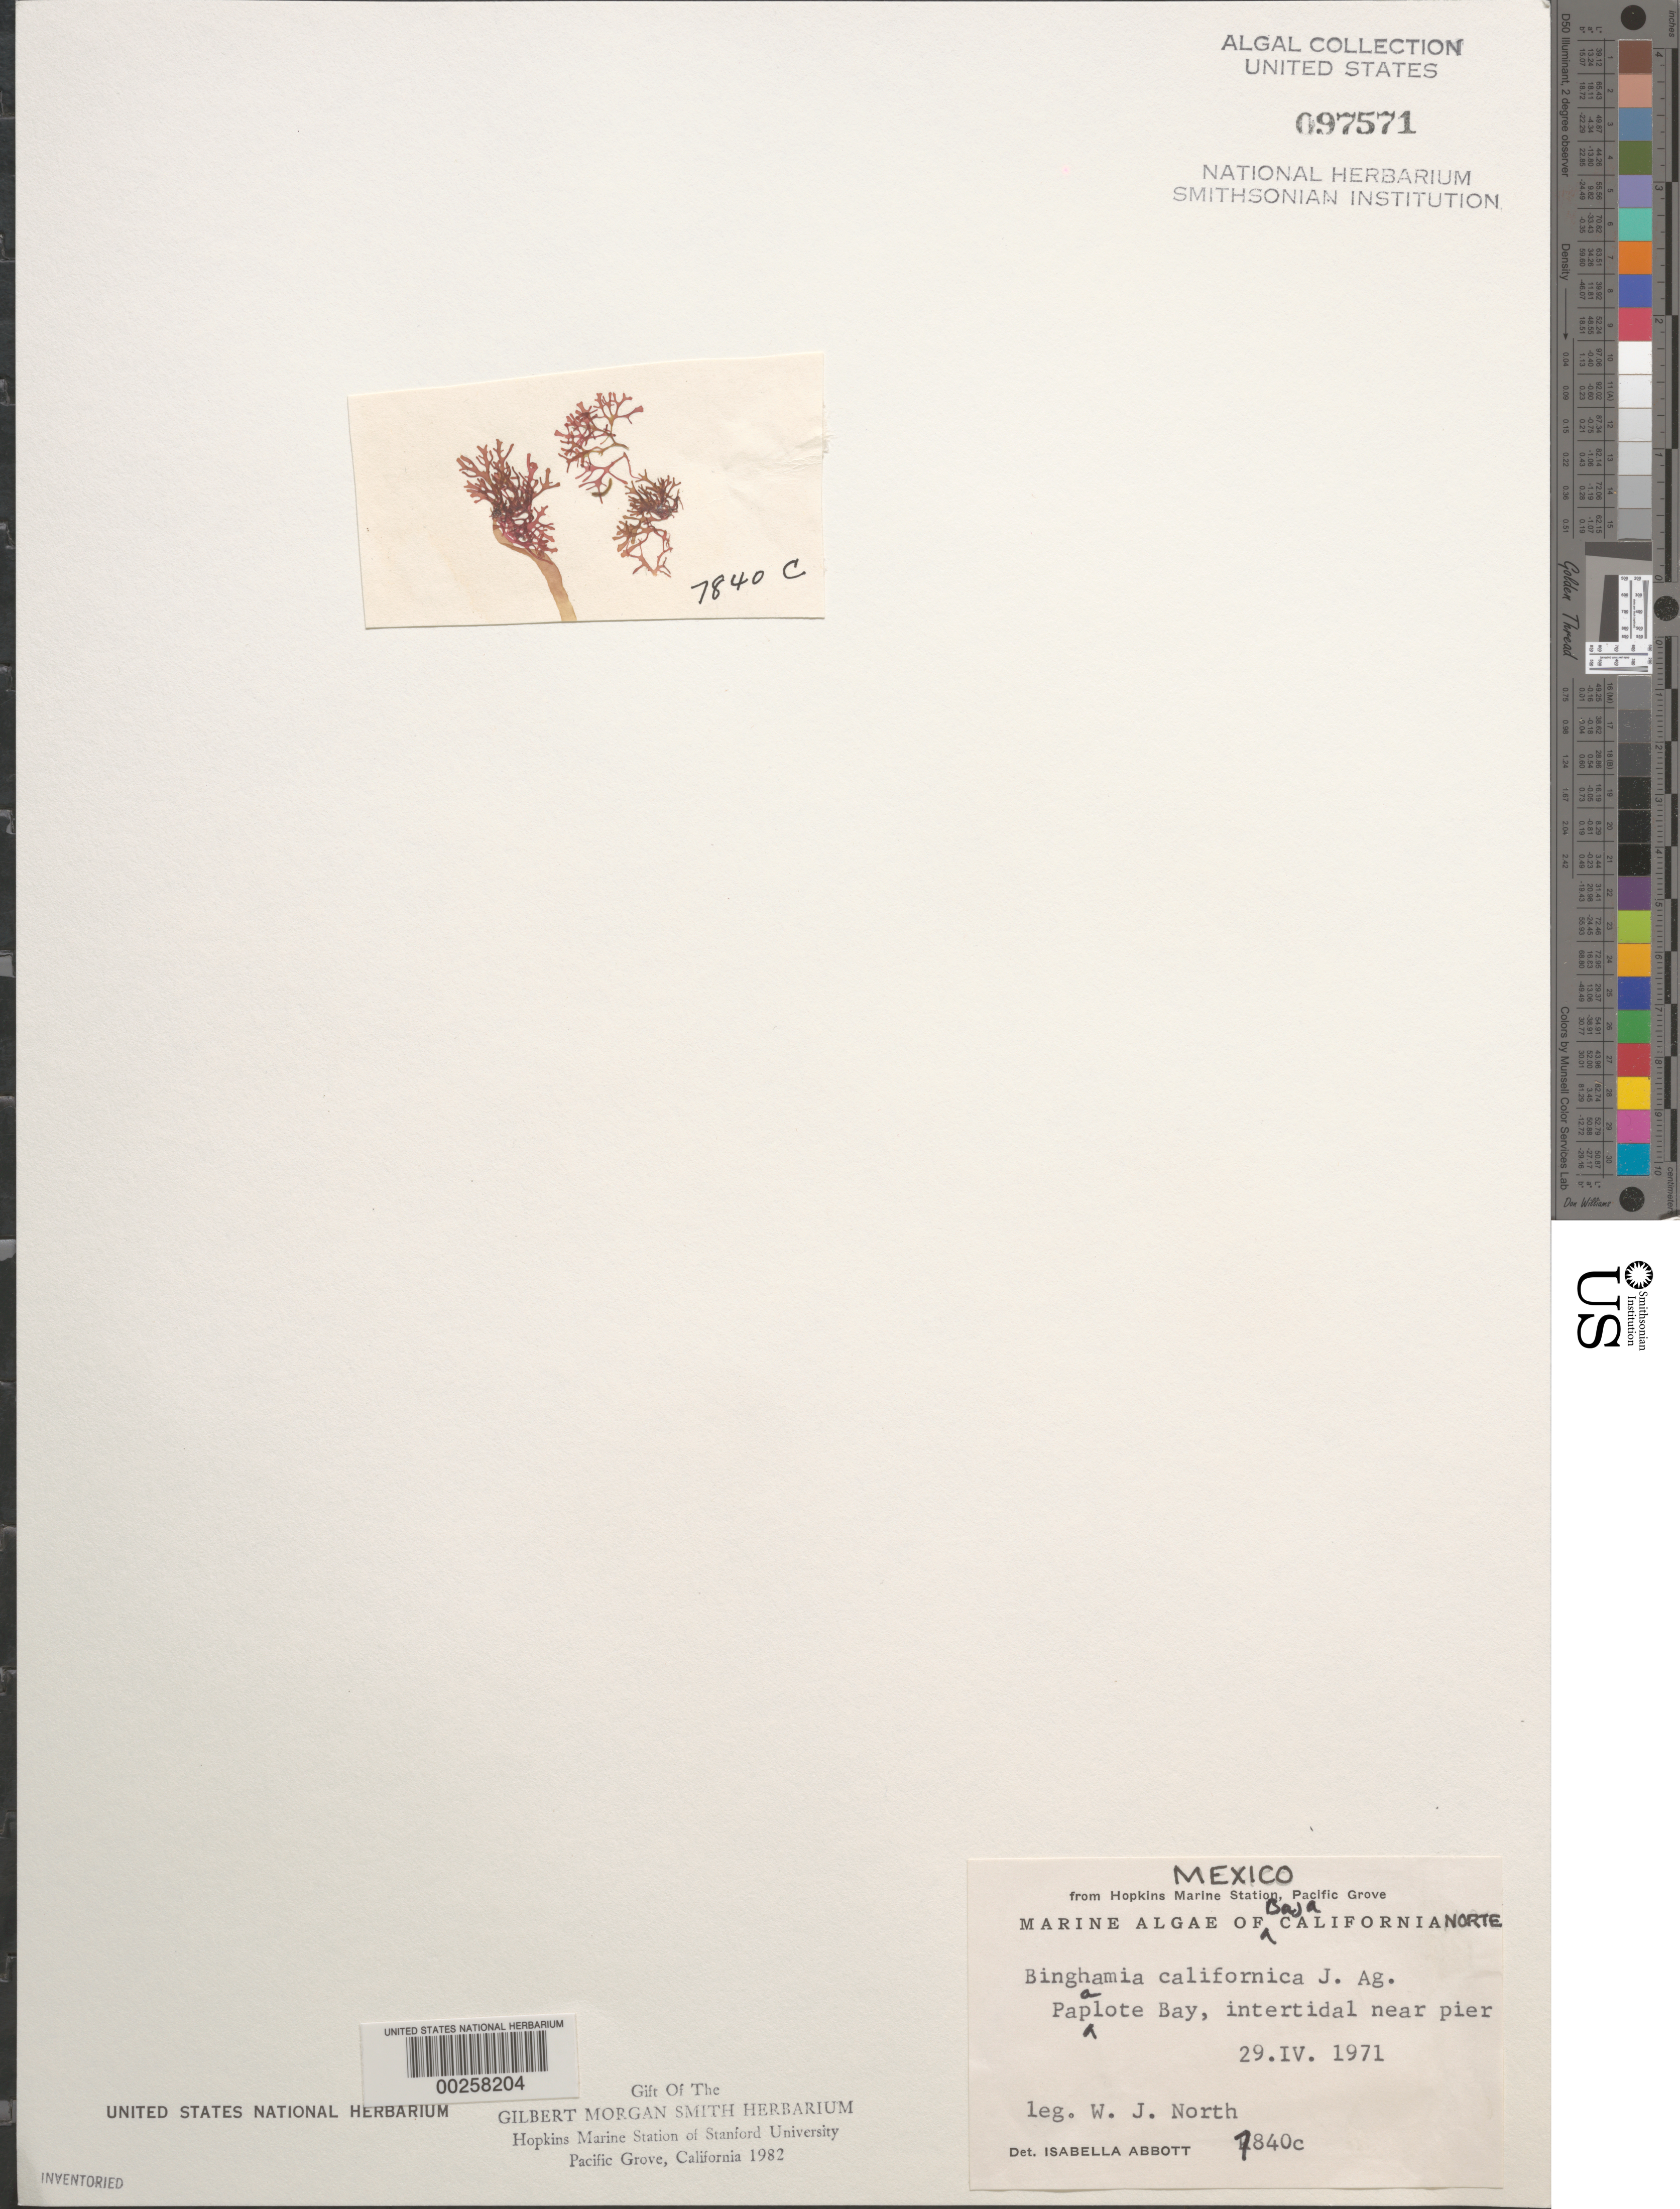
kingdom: Plantae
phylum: Rhodophyta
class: Florideophyceae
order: Rhodymeniales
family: Lomentariaceae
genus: Binghamia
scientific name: Binghamia californica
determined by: Abbott, Isabella A.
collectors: W. North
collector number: IAA 7840c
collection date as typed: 29 Apr 1971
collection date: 1971-04-29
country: Mexico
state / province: Baja California Norte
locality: Papalote Bay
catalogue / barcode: US 97571